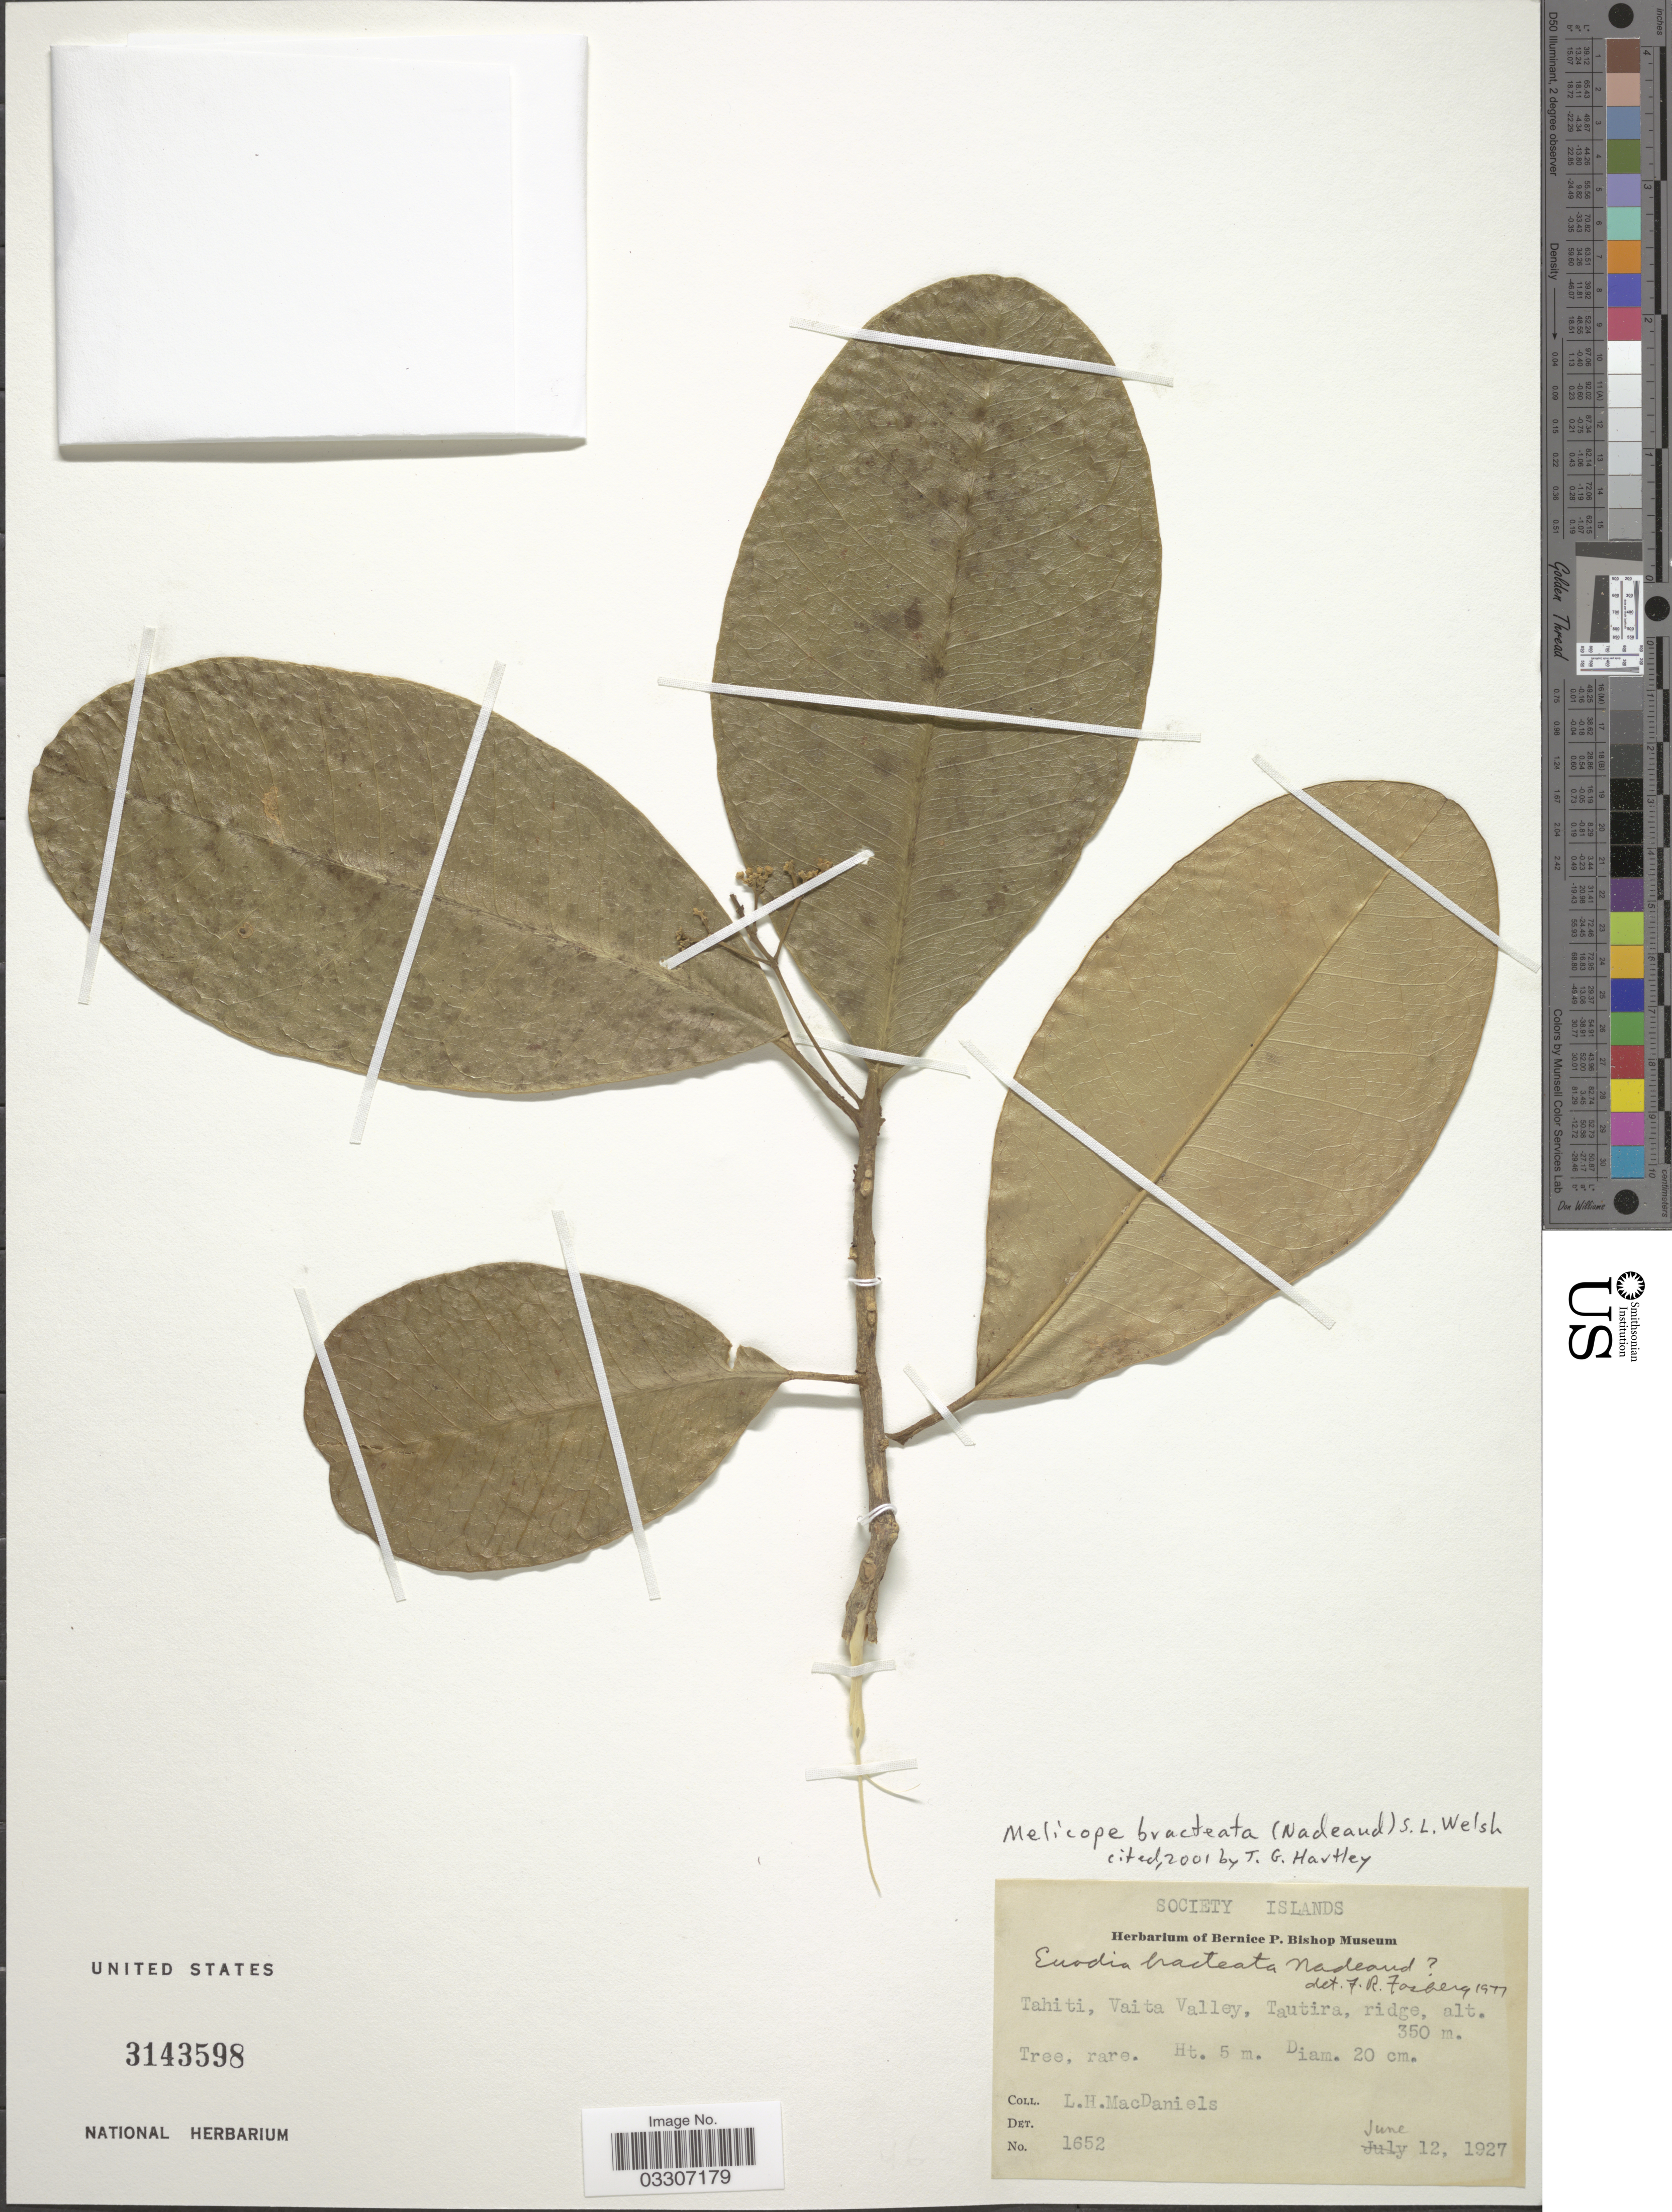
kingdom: Plantae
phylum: Tracheophyta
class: Magnoliopsida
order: Sapindales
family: Rutaceae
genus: Melicope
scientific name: Melicope bracteata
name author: (Nadeaud) S.L. Welsh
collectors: L. H. MacDaniels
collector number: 1652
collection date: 1927-06-12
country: French Polynesia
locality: Society Islands. Tahiti, Vaita Valley, Tautira.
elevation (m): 350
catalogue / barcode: US 3143598